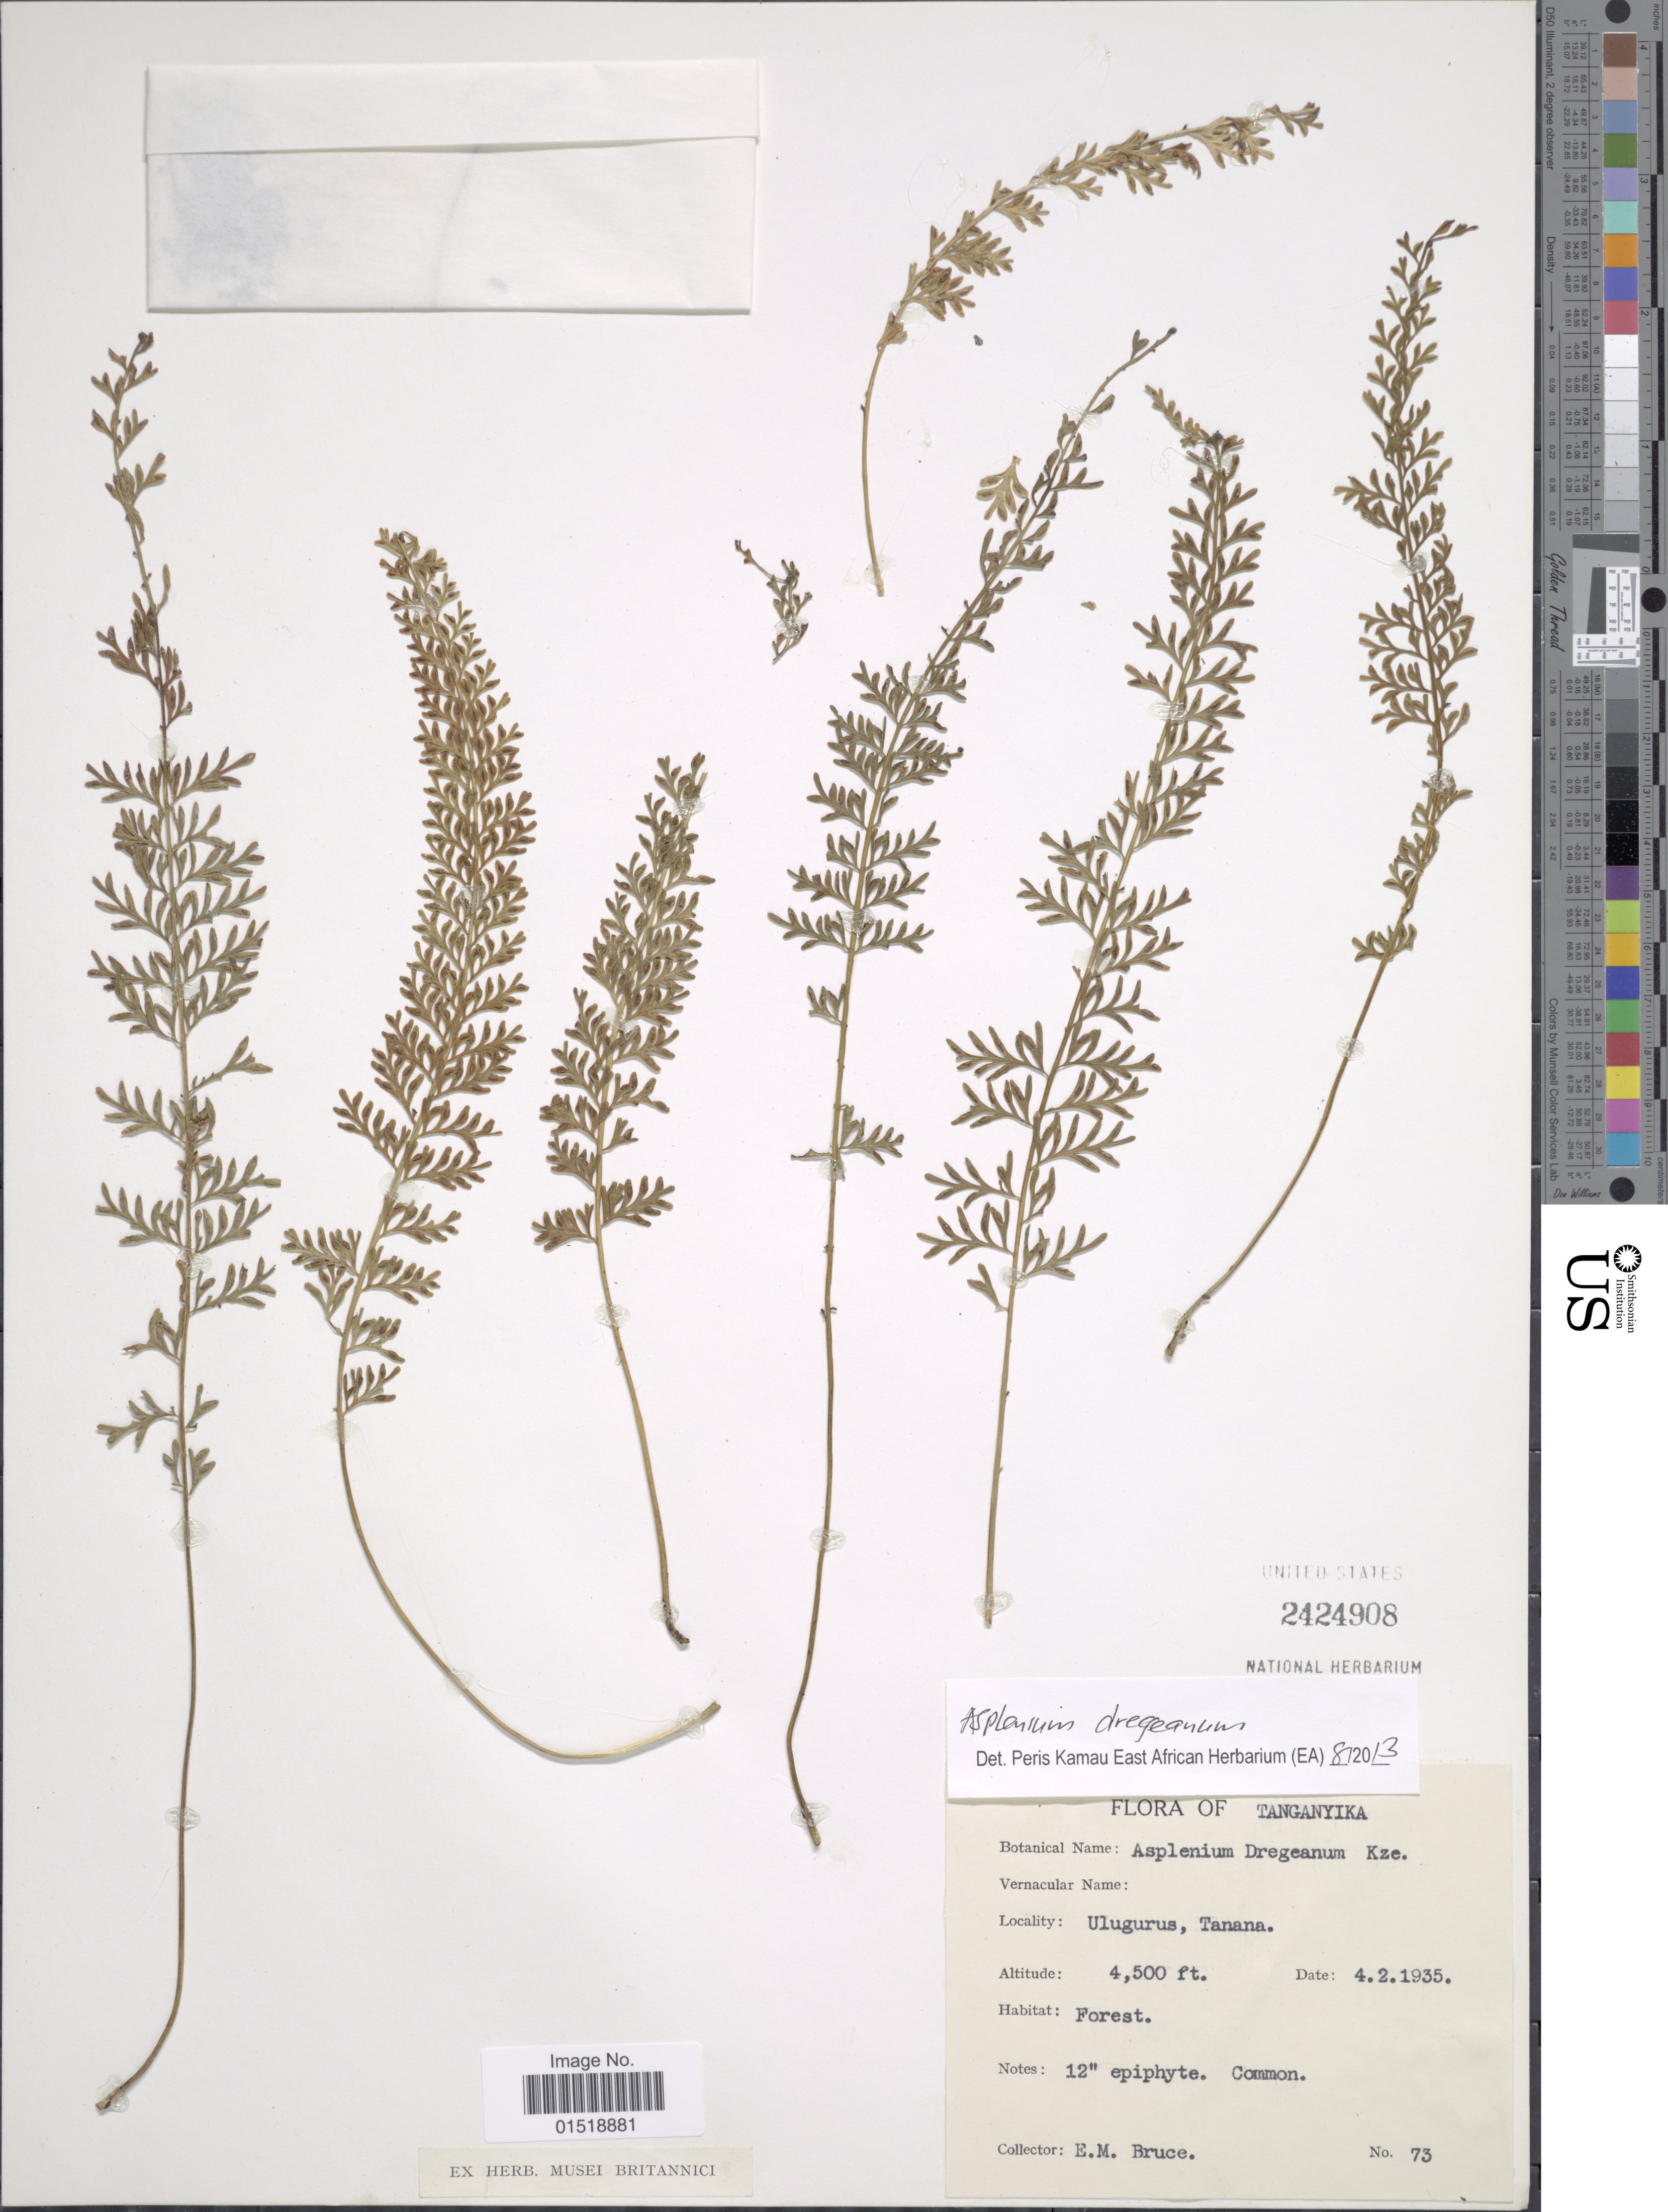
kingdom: Plantae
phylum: Tracheophyta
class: Polypodiopsida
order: Polypodiales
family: Aspleniaceae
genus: Asplenium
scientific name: Asplenium dregeanum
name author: Kunze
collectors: E. Bruce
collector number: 73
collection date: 1935-02-04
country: Tanzania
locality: Tanganyika. Ulugurus, Tanana.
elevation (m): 1372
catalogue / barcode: US 2424908